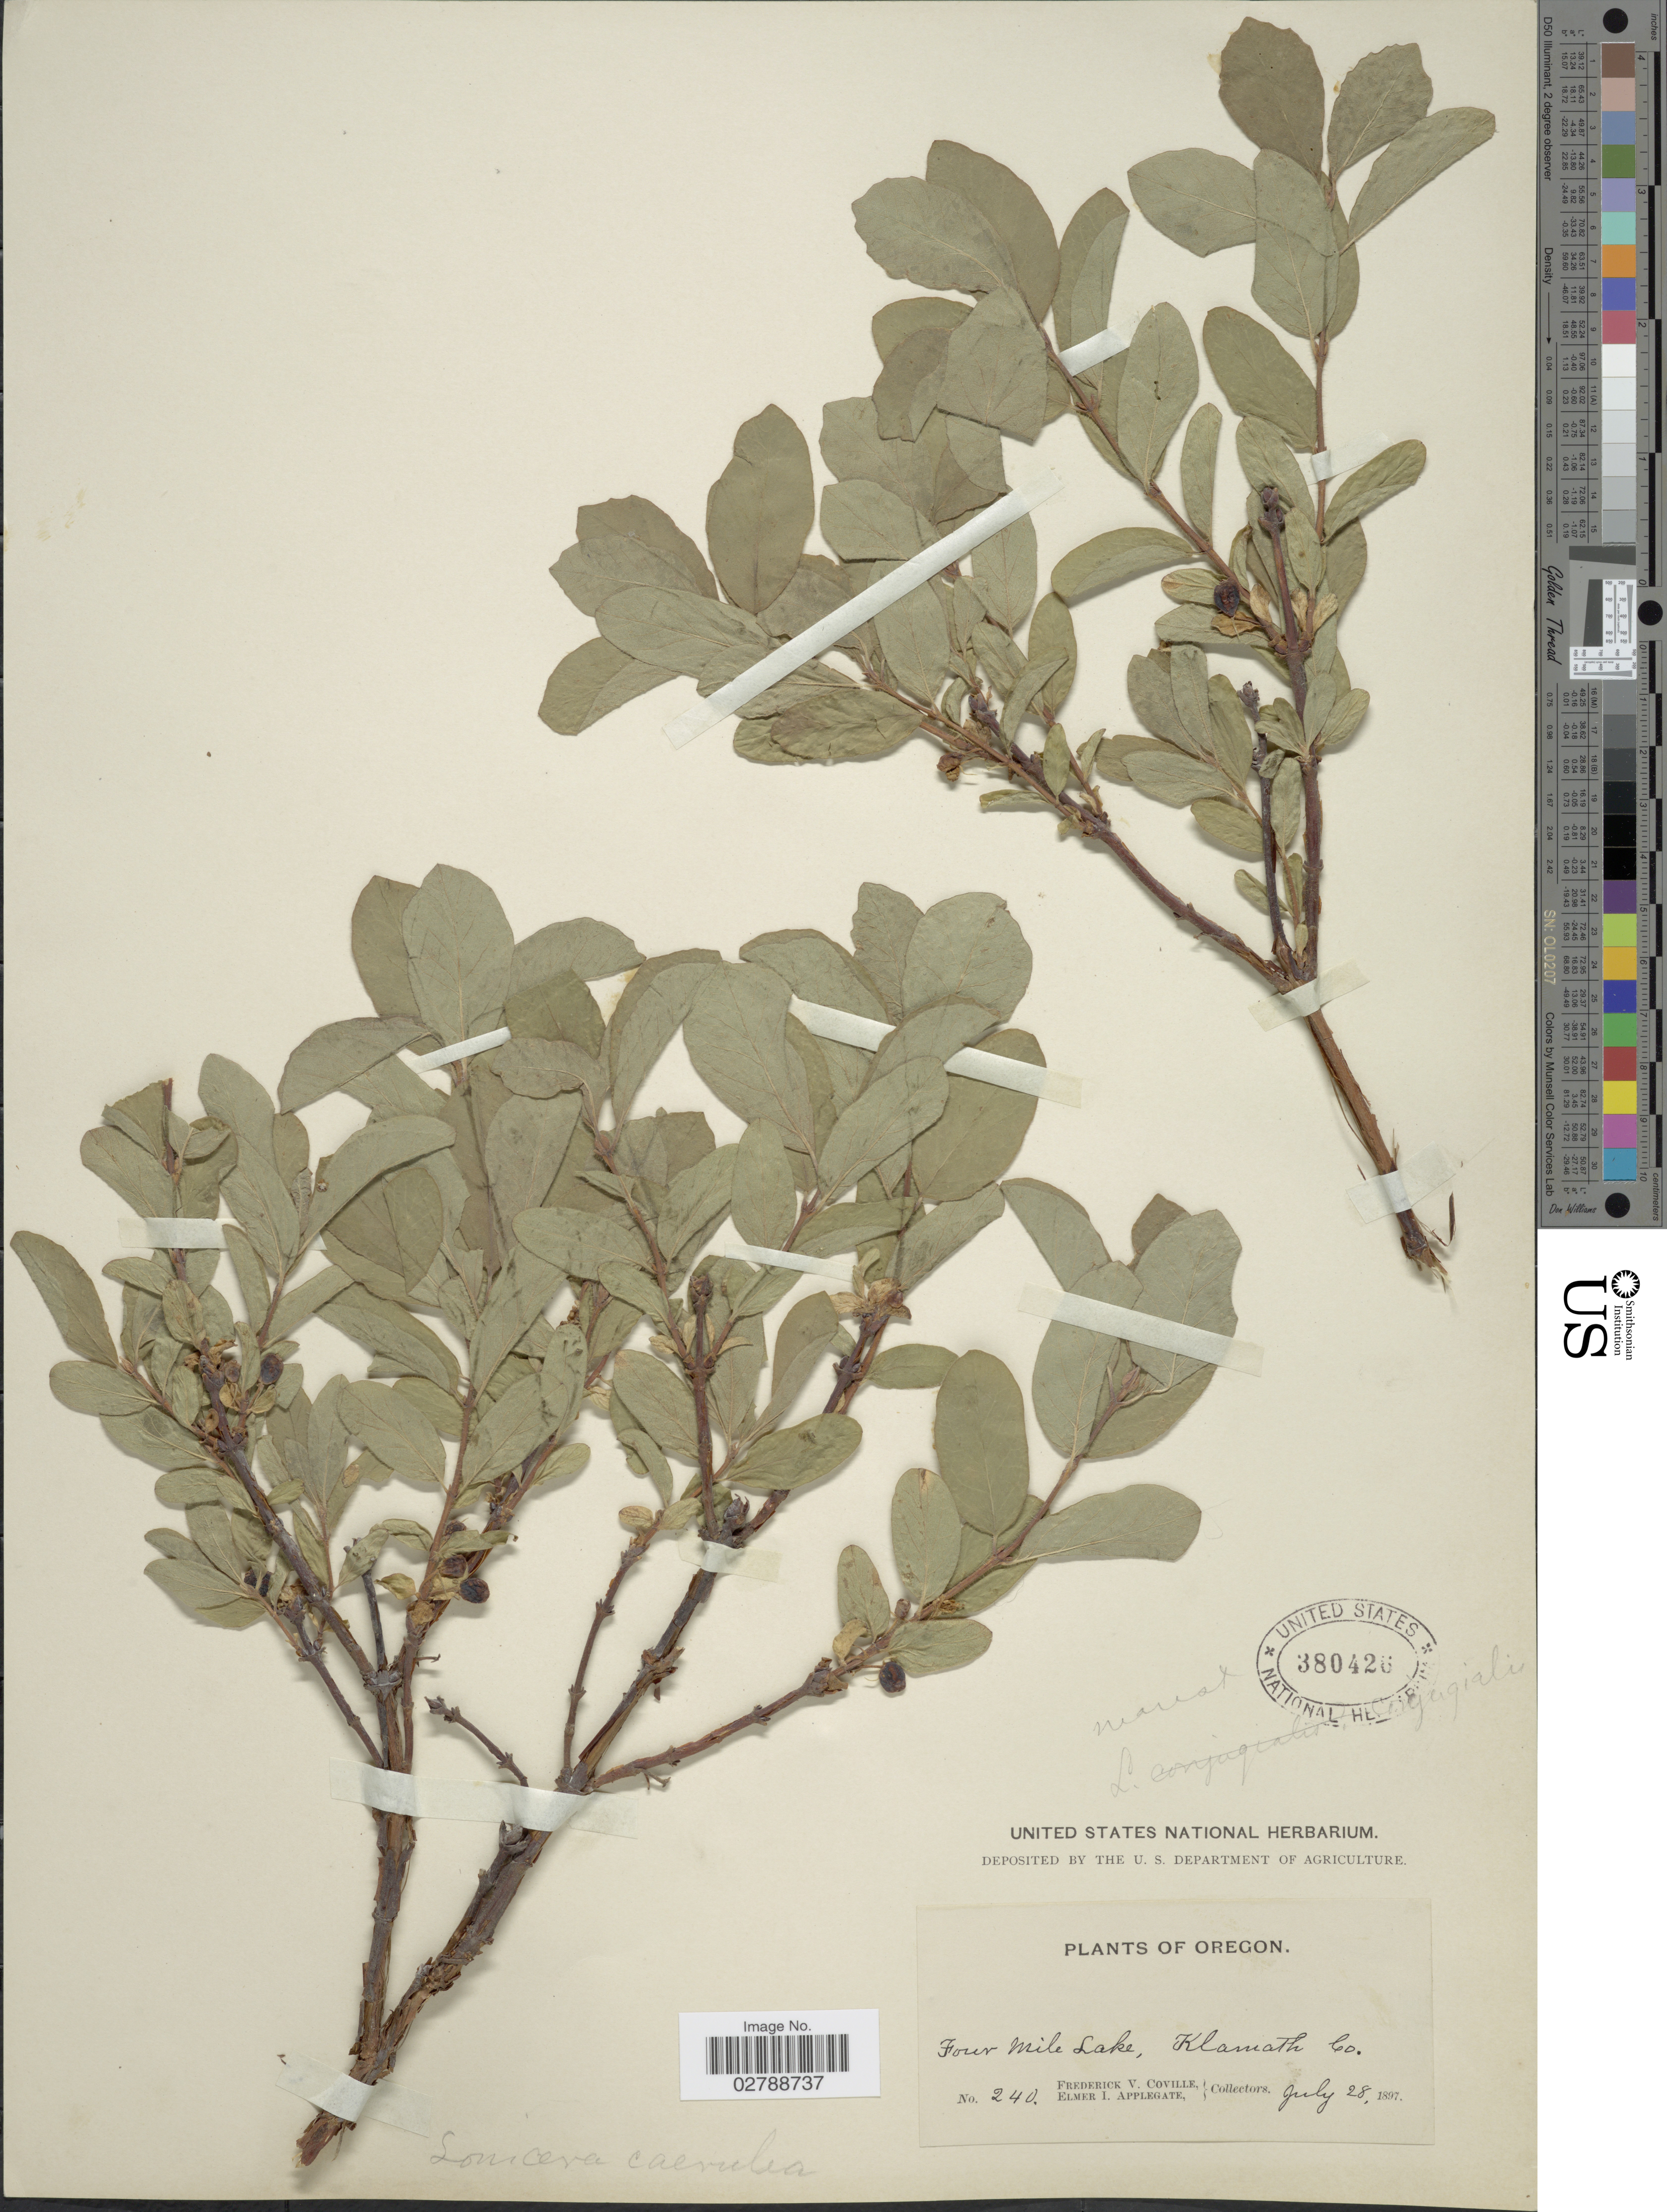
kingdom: Plantae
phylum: Tracheophyta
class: Magnoliopsida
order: Dipsacales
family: Caprifoliaceae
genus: Lonicera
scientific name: Lonicera caerulea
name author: L.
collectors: F. V. Coville & E. I. Applegate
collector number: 240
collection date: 1897-07-28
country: United States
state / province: Oregon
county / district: Klamath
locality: Four Mile Lake, Klamath Co.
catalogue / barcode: US 380426